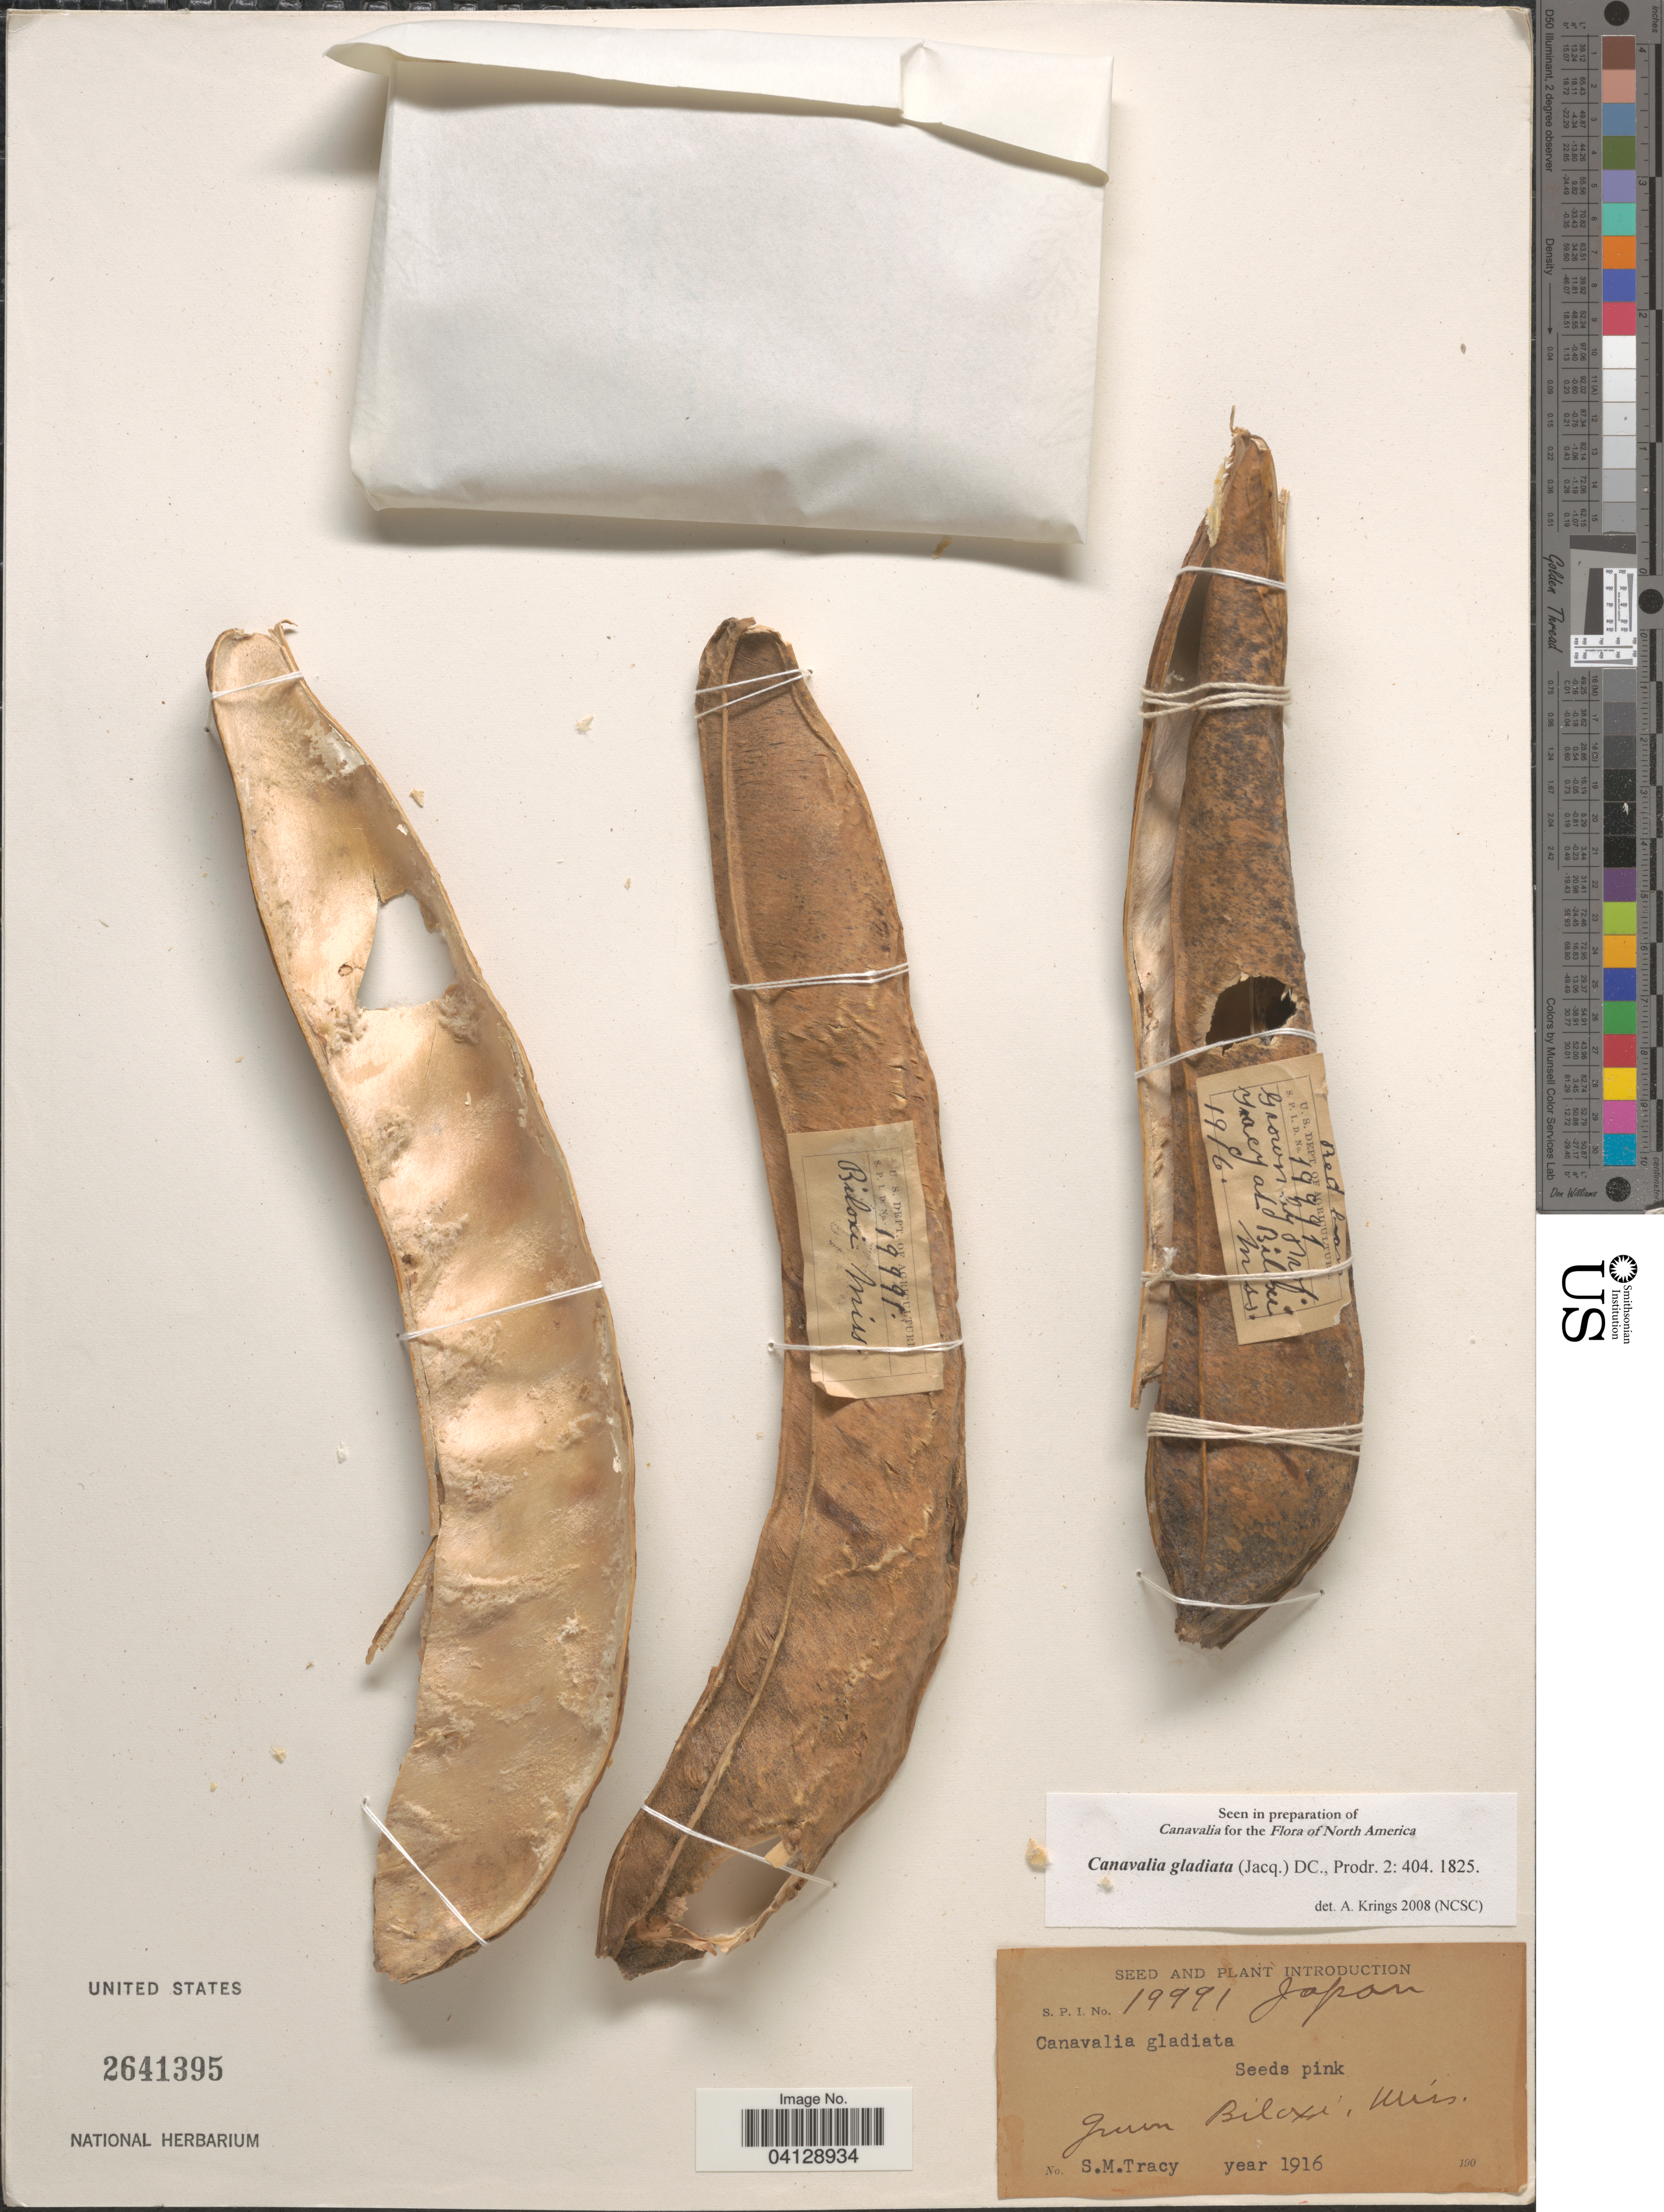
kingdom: Plantae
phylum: Tracheophyta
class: Magnoliopsida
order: Fabales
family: Fabaceae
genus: Canavalia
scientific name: Canavalia gladiata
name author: (Jacq.) DC.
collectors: S. M. Tracy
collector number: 19991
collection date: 1916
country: United States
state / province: Mississippi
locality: Biloxi.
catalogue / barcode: US 2641395